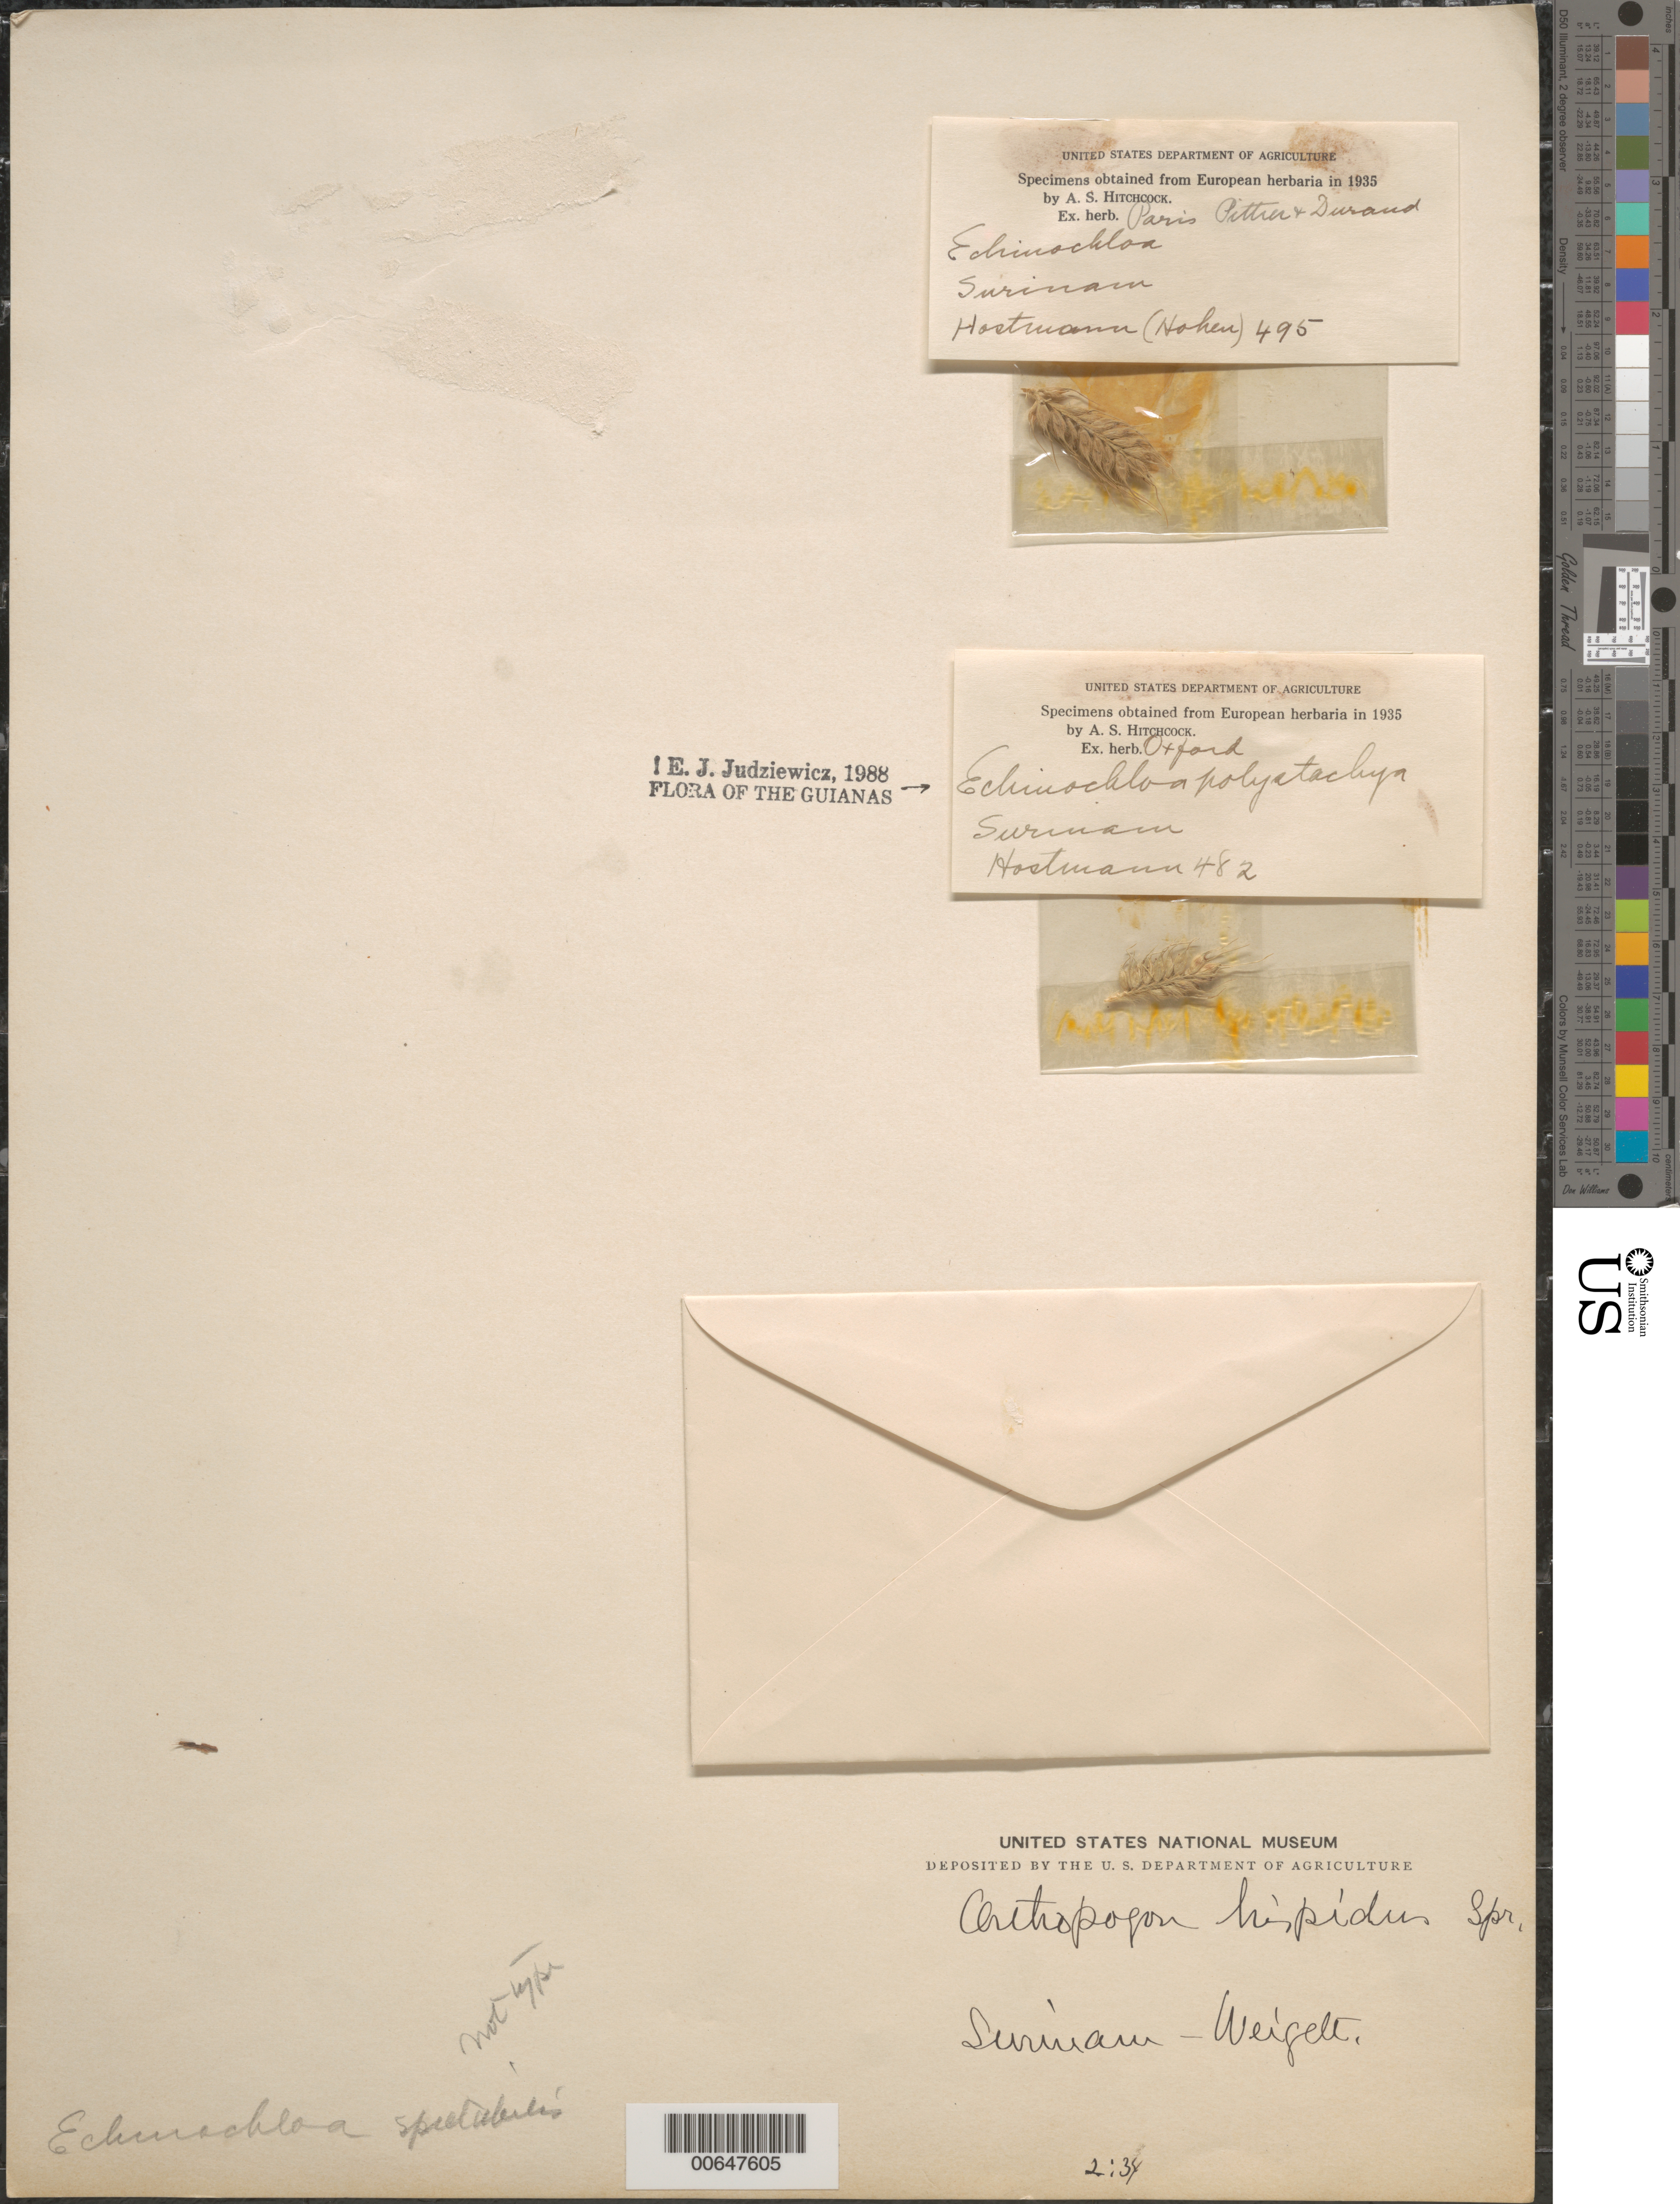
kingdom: Plantae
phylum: Tracheophyta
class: Liliopsida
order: Poales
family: Poaceae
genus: Echinochloa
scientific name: Echinochloa polystachya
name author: (Kunth) Hitchc.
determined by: Judziewicz, E. J.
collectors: F. Hostmann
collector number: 495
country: Suriname